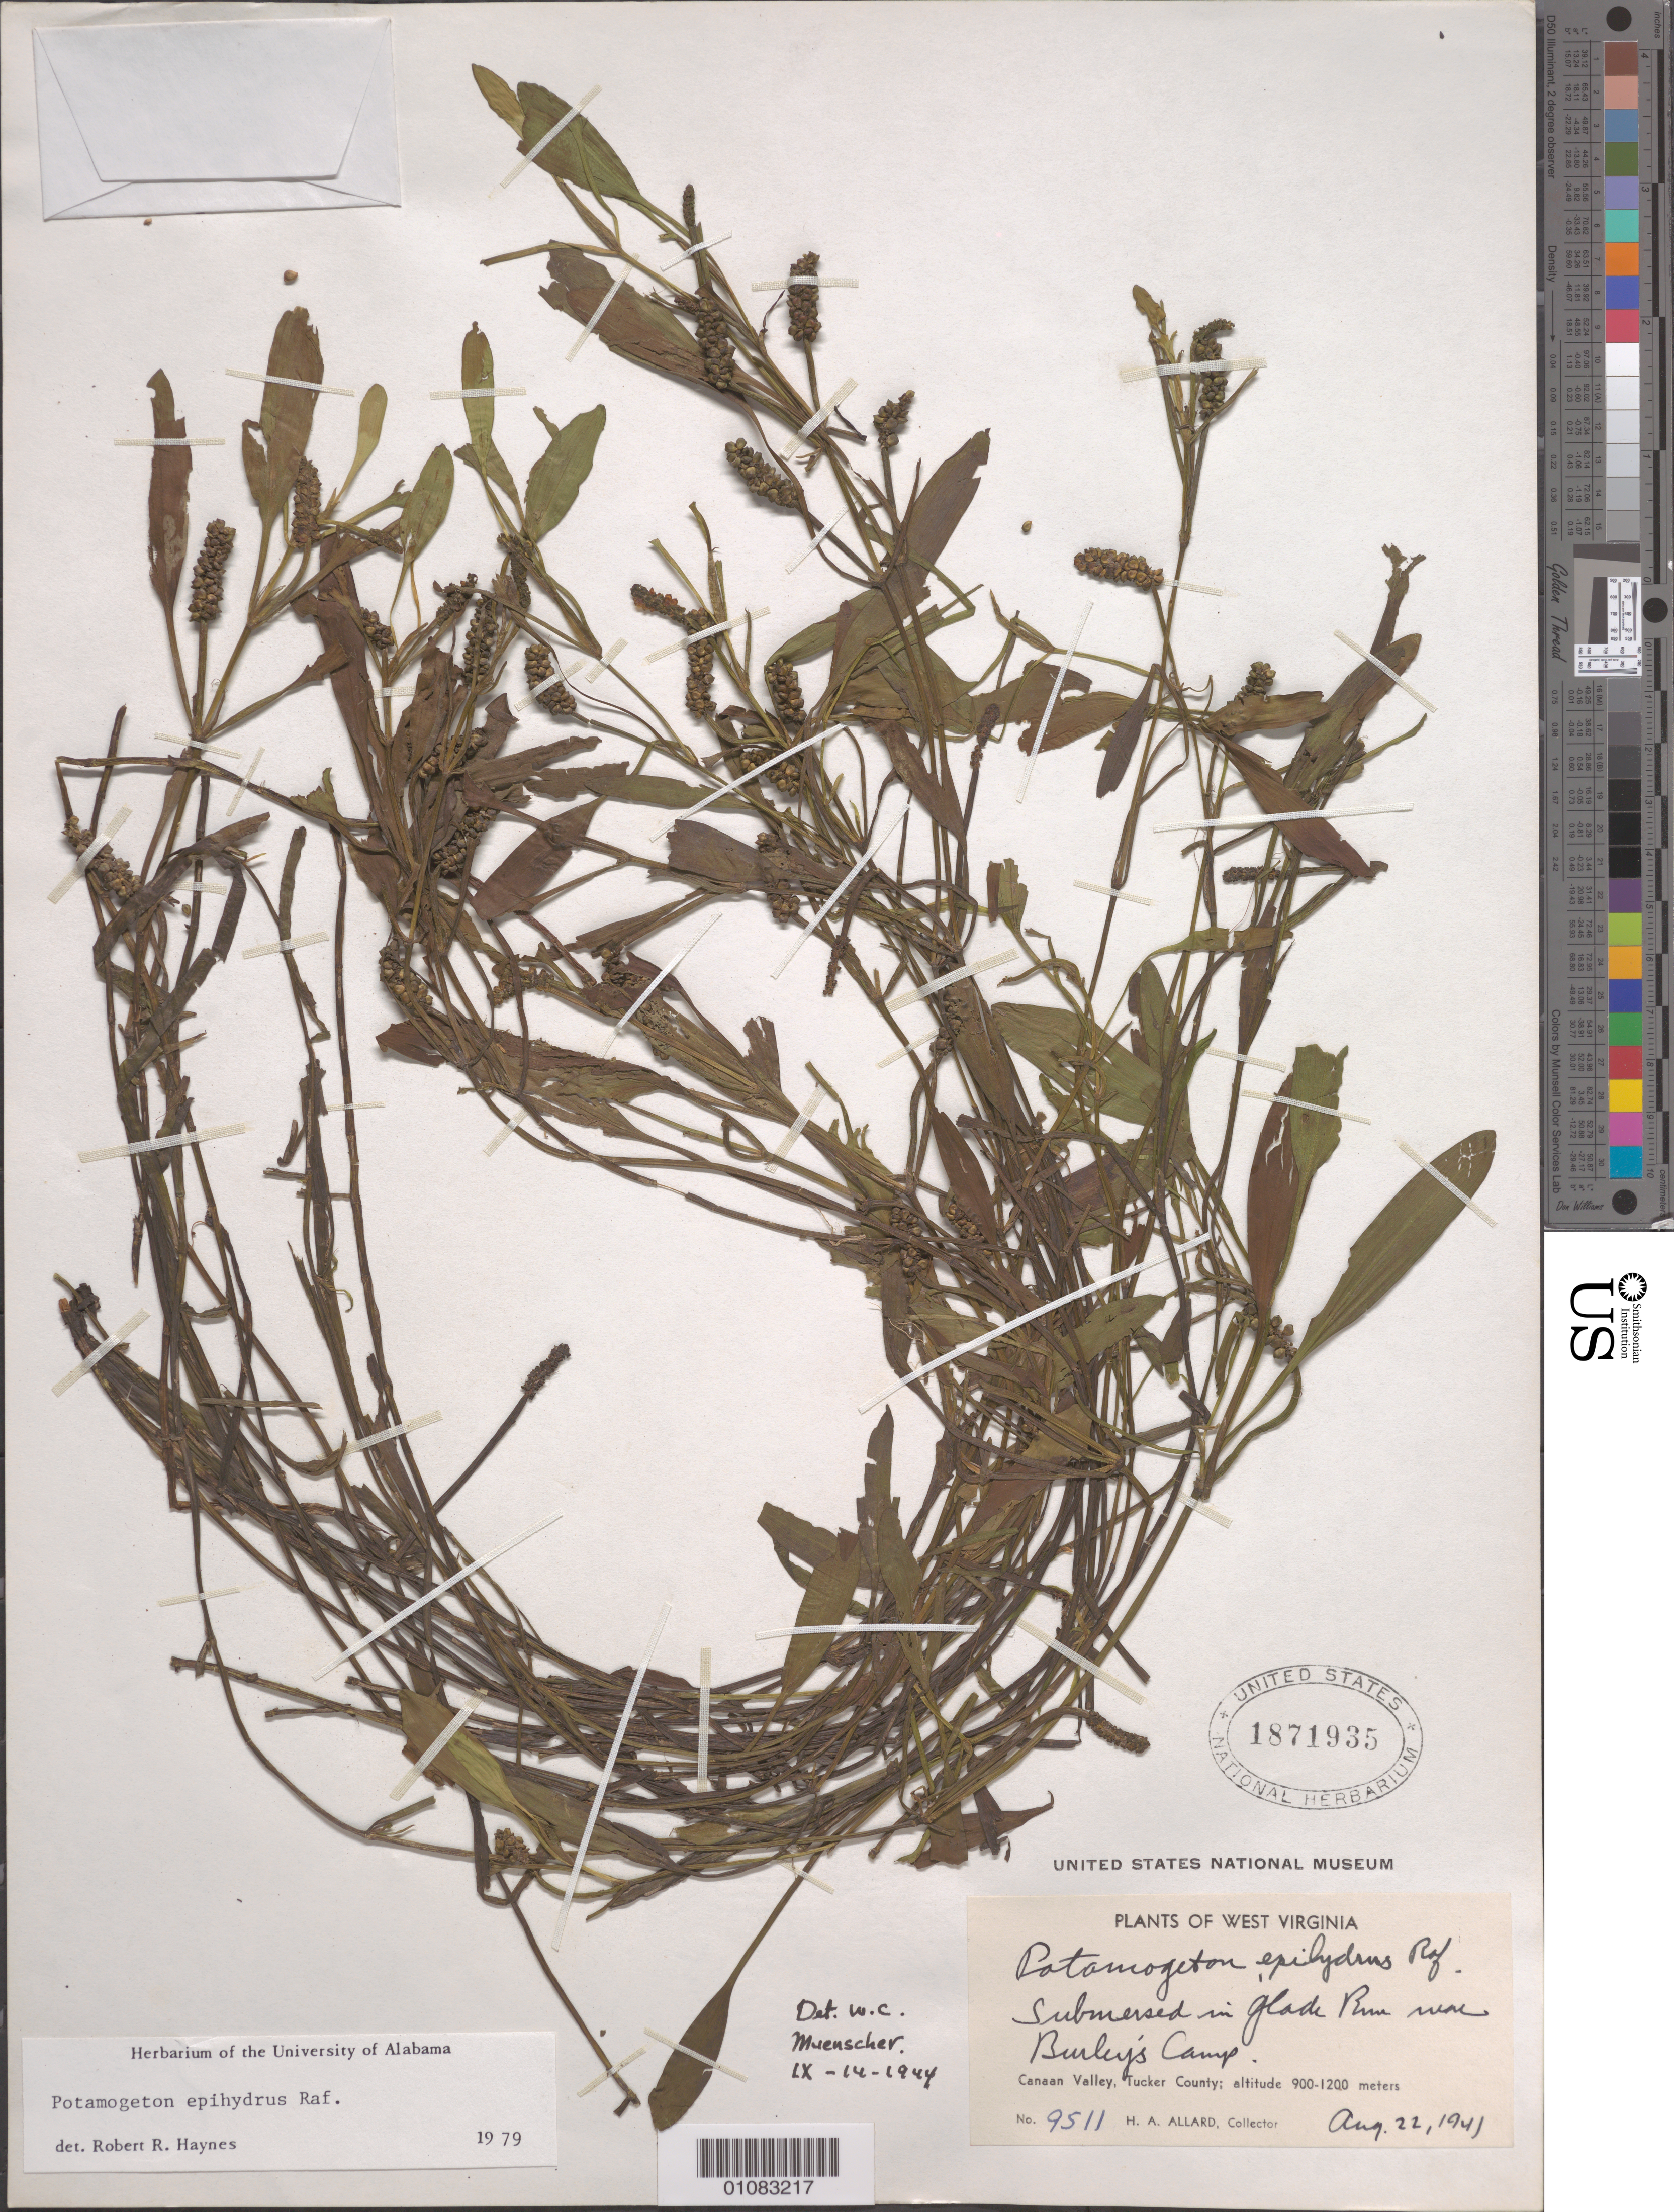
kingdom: Plantae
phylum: Tracheophyta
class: Liliopsida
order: Alismatales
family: Potamogetonaceae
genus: Potamogeton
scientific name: Potamogeton epihydrus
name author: Raf.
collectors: H. A. Allard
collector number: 9511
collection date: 1941-08-22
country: United States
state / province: West Virginia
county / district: Tucker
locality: Canaan Valley, near Burley's Camp, Glade Run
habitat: Submersed.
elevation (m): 900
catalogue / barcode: US 1871935